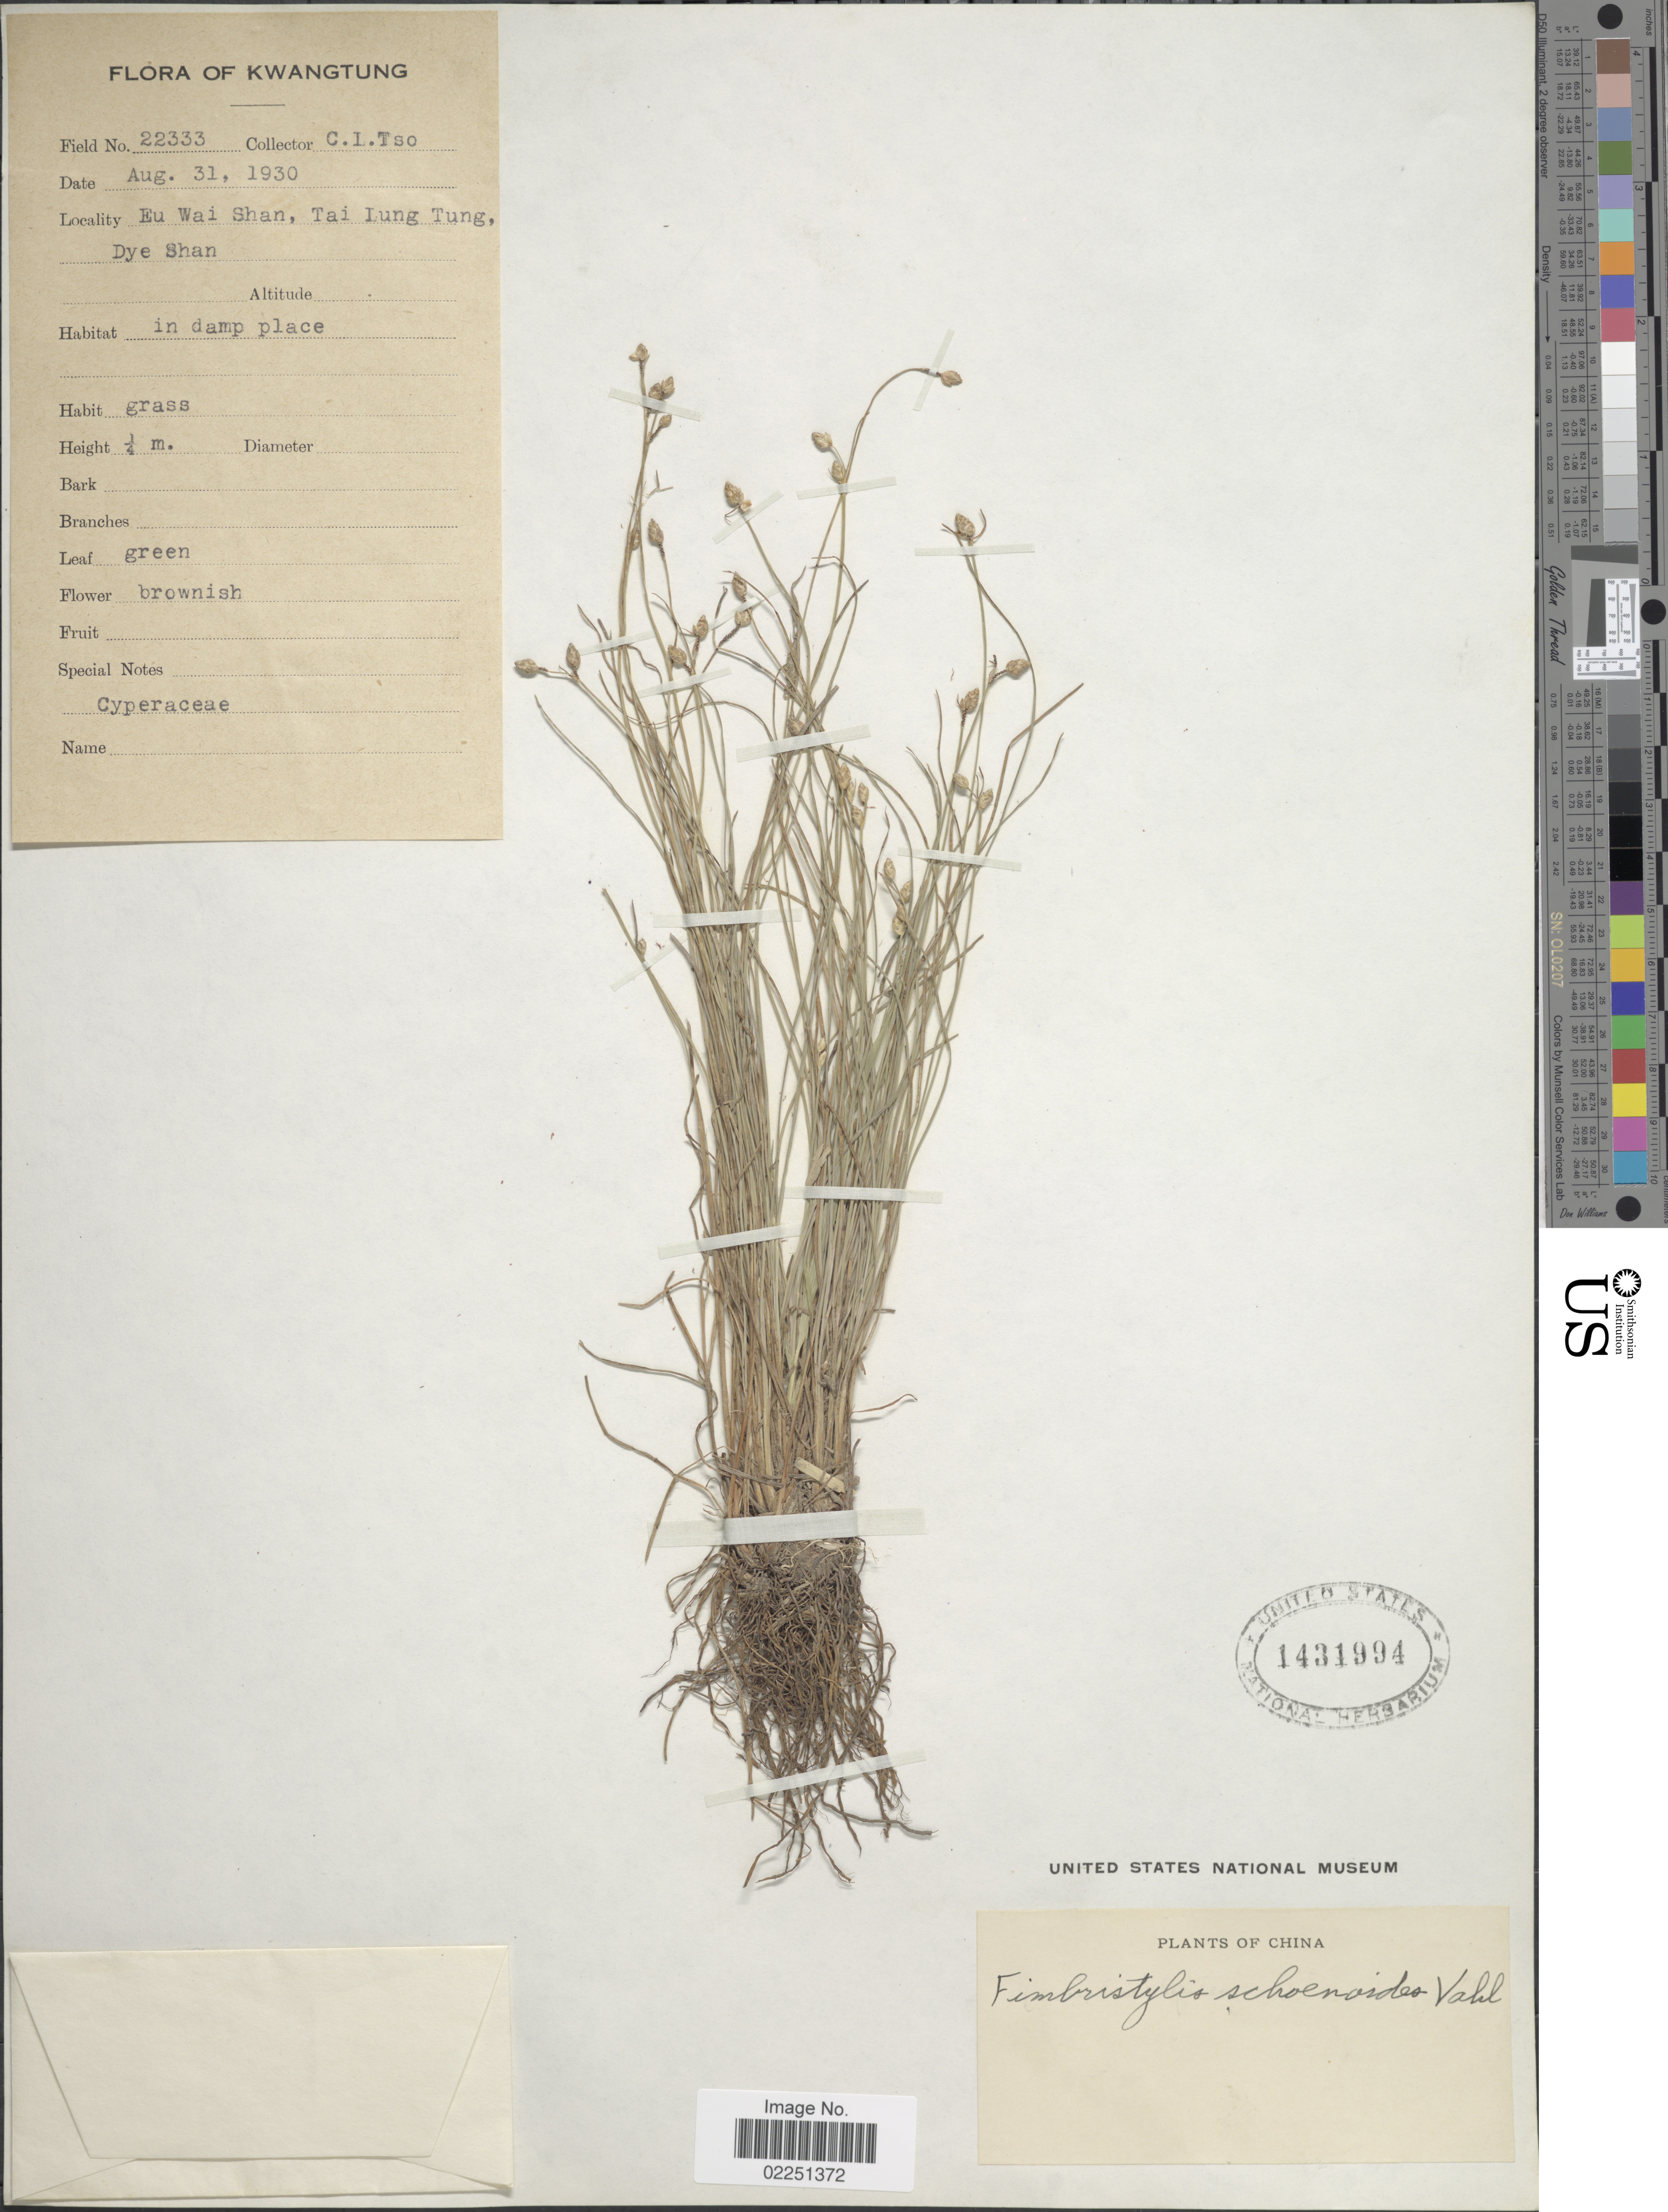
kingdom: Plantae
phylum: Tracheophyta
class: Liliopsida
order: Poales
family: Cyperaceae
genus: Fimbristylis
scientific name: Fimbristylis schoenoides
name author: (Retz.) Vahl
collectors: C. Tso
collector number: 22333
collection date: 1930-08-31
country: China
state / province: Guangdong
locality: Kwangtung, Eu Wai Shan, Tai Lung Tung, Dye Shan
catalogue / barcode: US 1431994